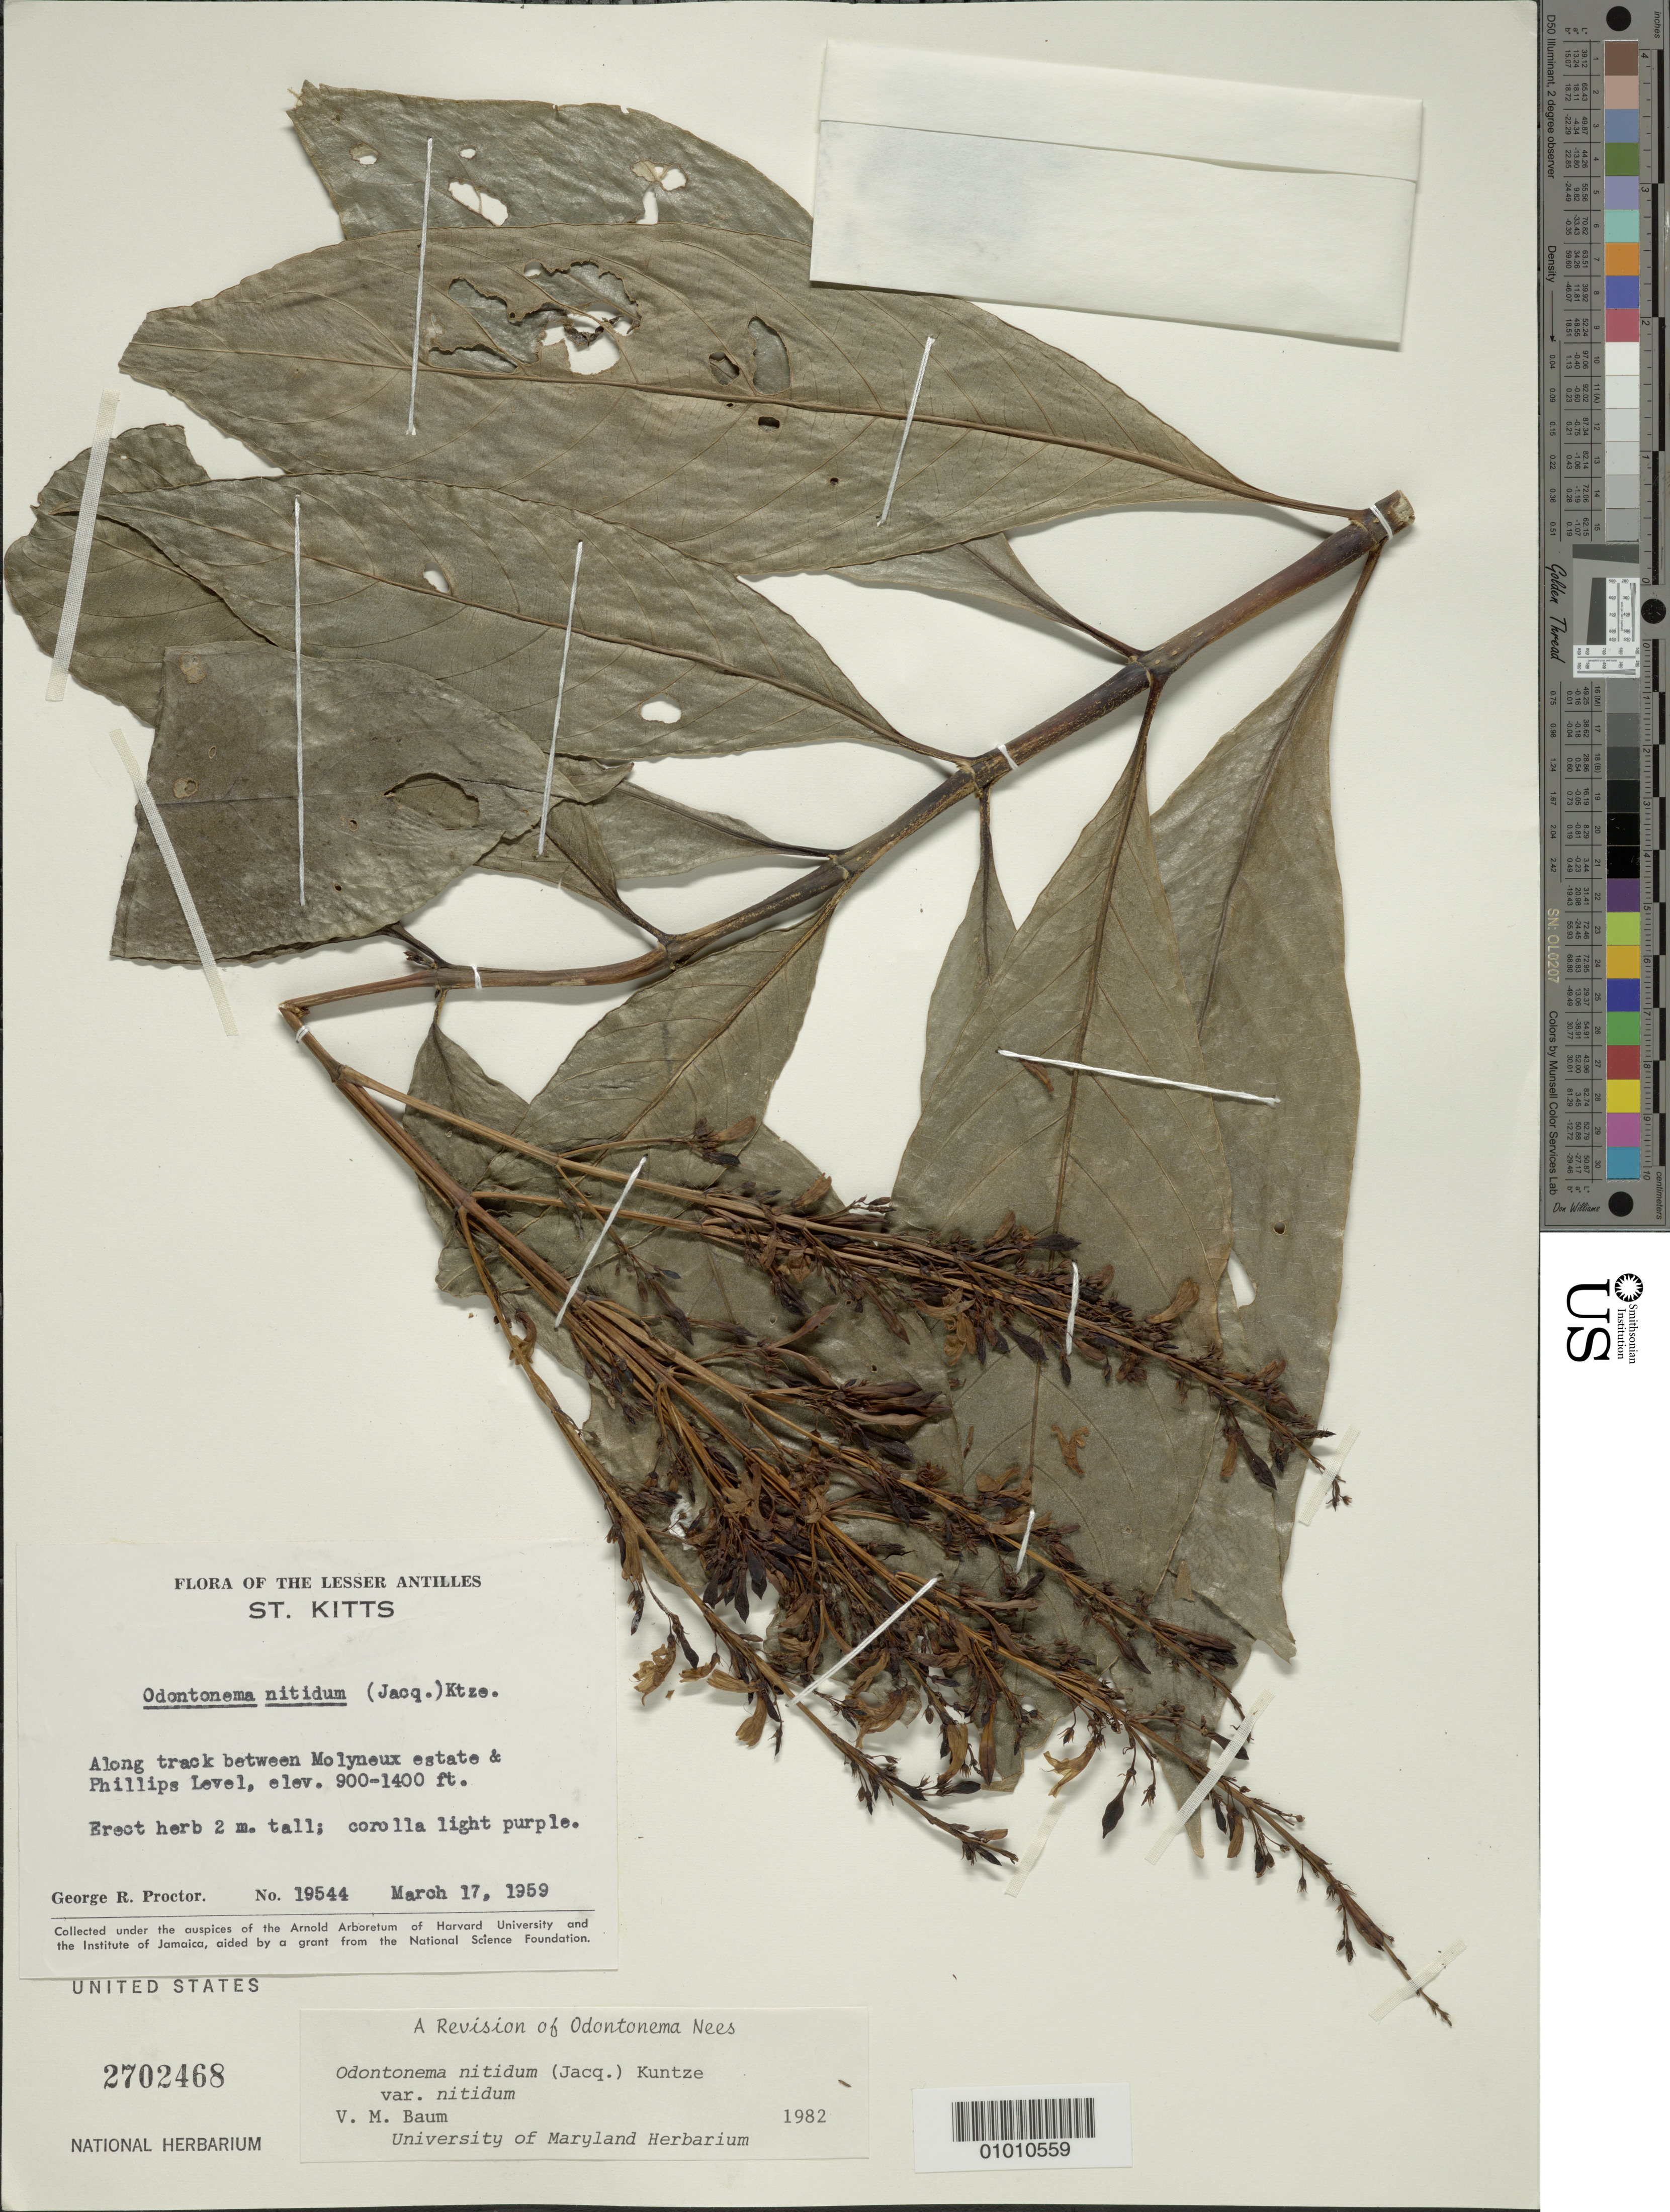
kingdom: Plantae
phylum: Tracheophyta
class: Magnoliopsida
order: Lamiales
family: Acanthaceae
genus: Odontonema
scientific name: Odontonema nitidum var. nitidum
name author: (Jacq.) Kuntze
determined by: Baum, V. M.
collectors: G. R. Proctor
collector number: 19544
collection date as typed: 17 Mar 1959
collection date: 1959-03-17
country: St. Christopher-Nevis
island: St. Christopher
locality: Between Molyneux Estate and Phillips Level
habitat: Along track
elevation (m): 274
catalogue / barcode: US 2702468